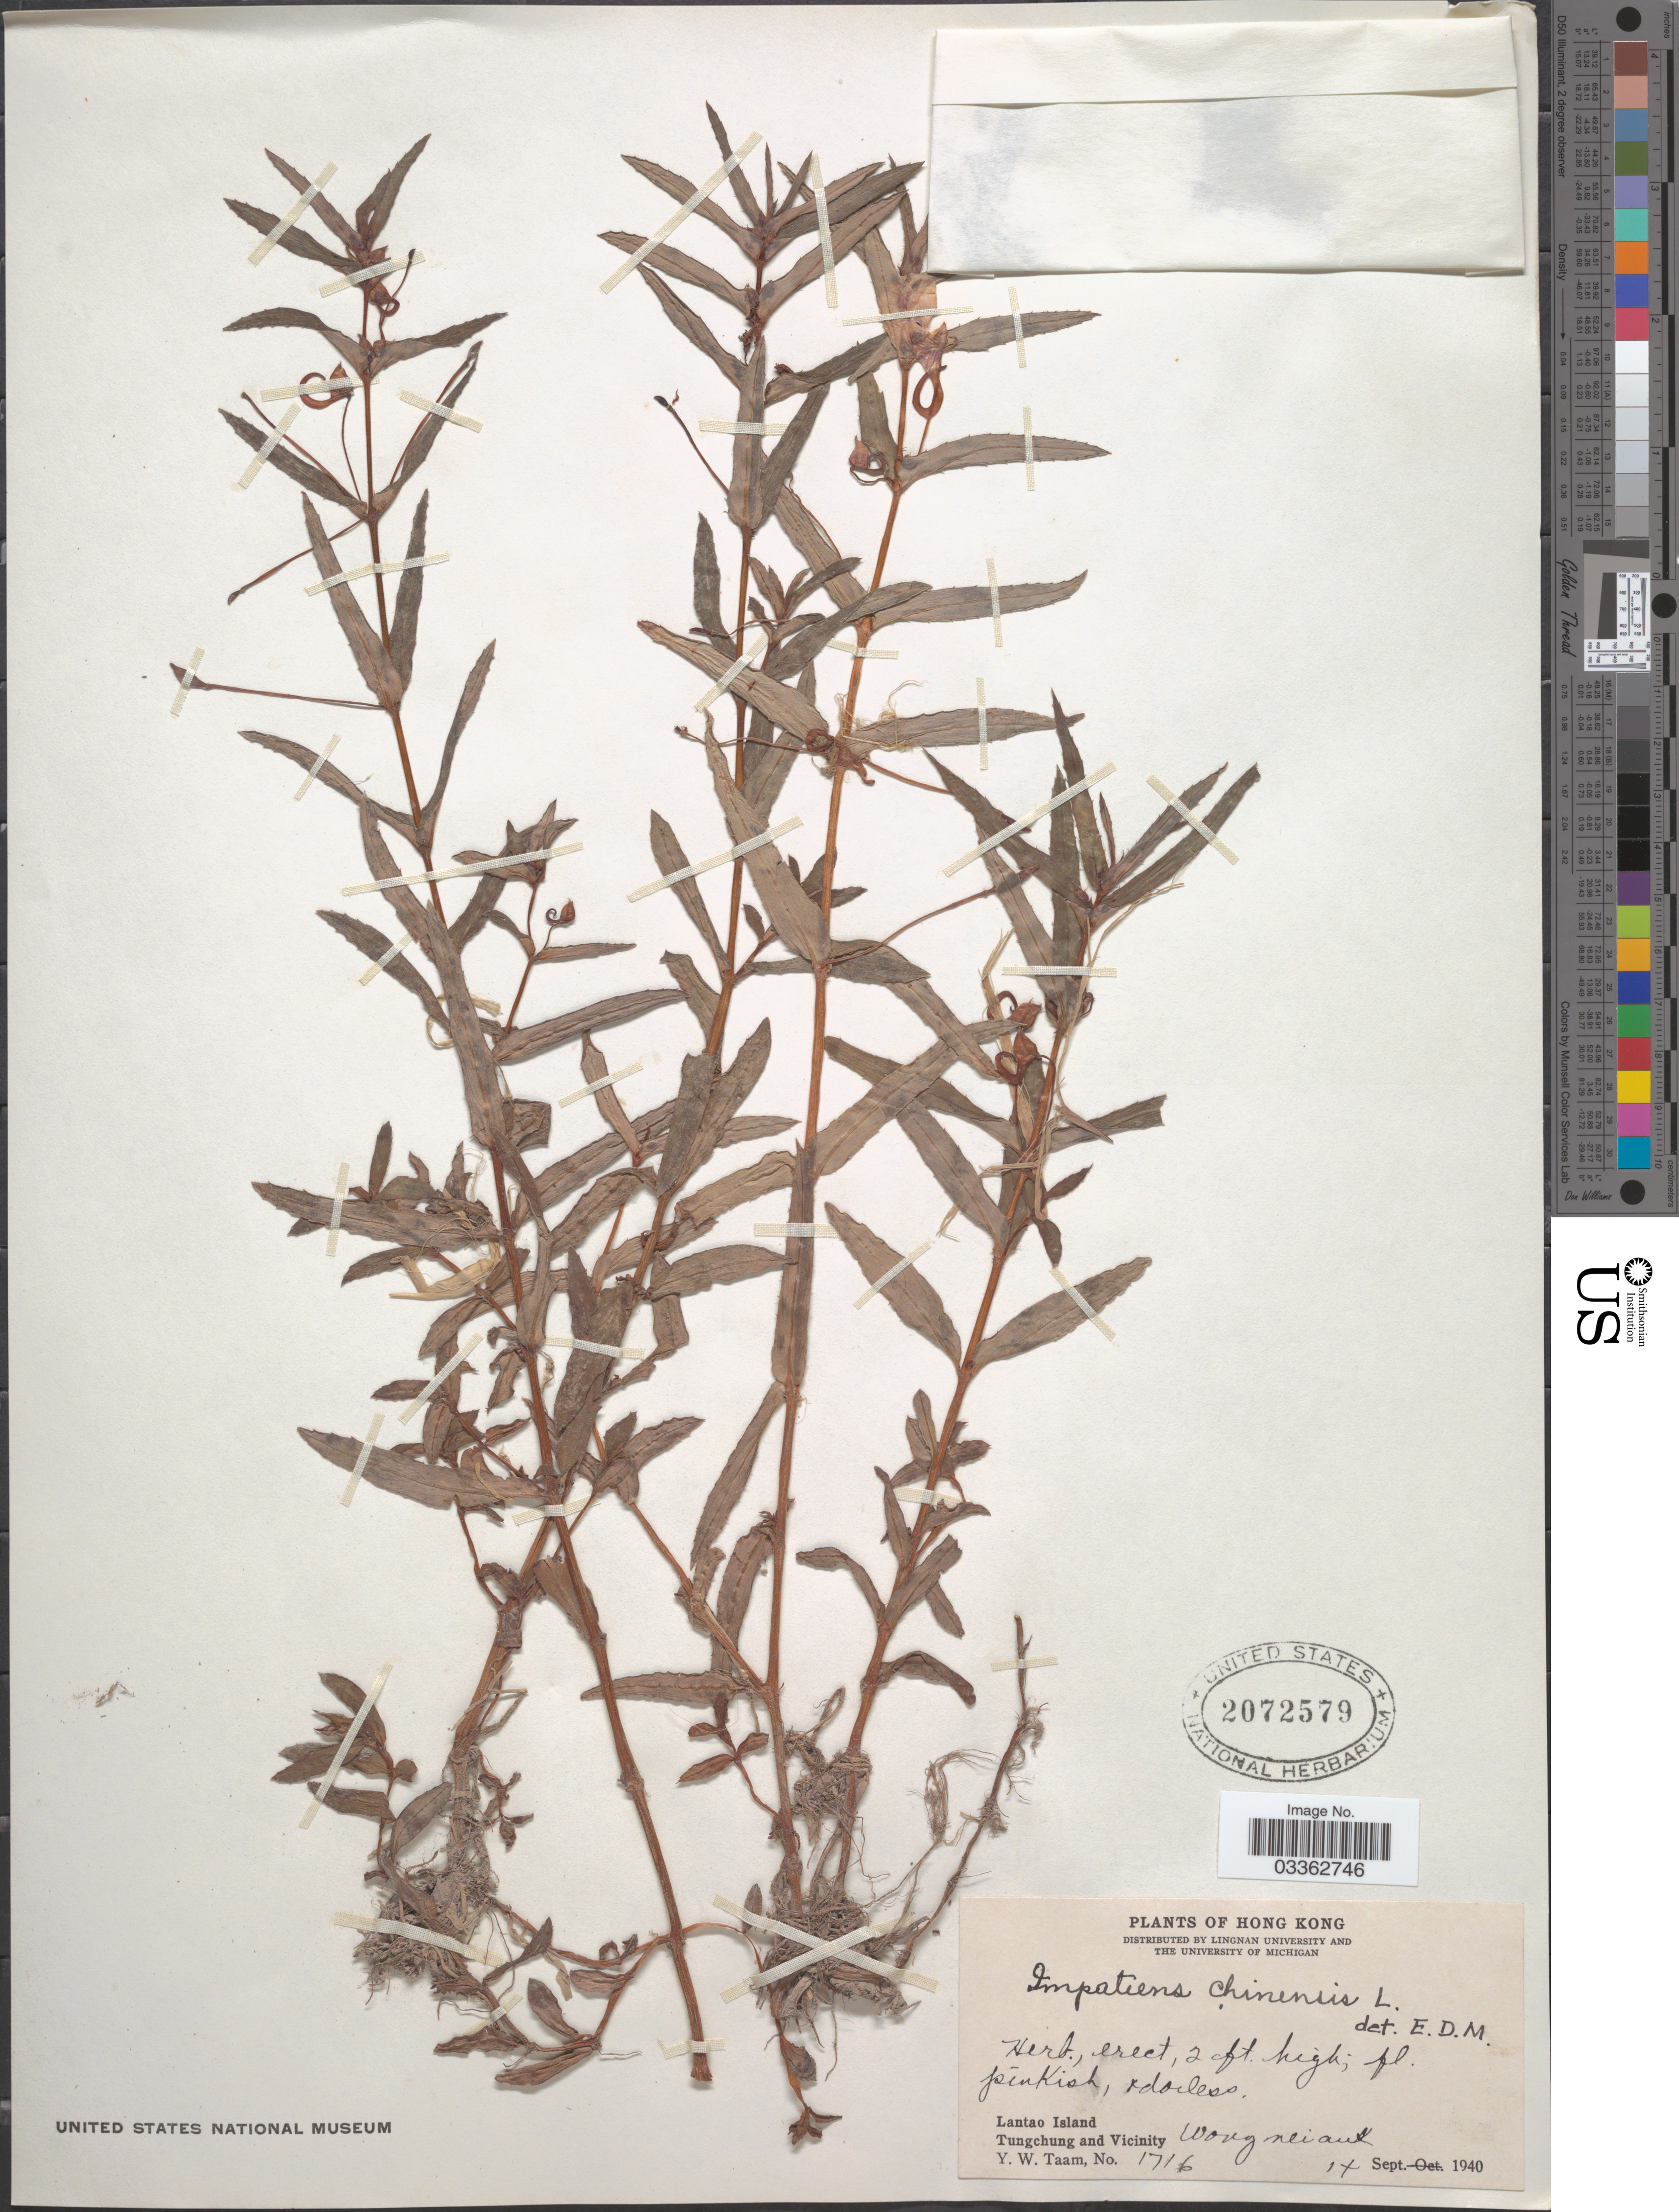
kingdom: Plantae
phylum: Tracheophyta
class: Magnoliopsida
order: Ericales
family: Balsaminaceae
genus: Impatiens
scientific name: Impatiens chinensis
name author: L.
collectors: Y. W. Taam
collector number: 1716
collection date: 1940-09-14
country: China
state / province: Hong Kong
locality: Lantao Island, Tungchung and Vicinity, Wong nei aux [interpreted].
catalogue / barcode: US 2072579